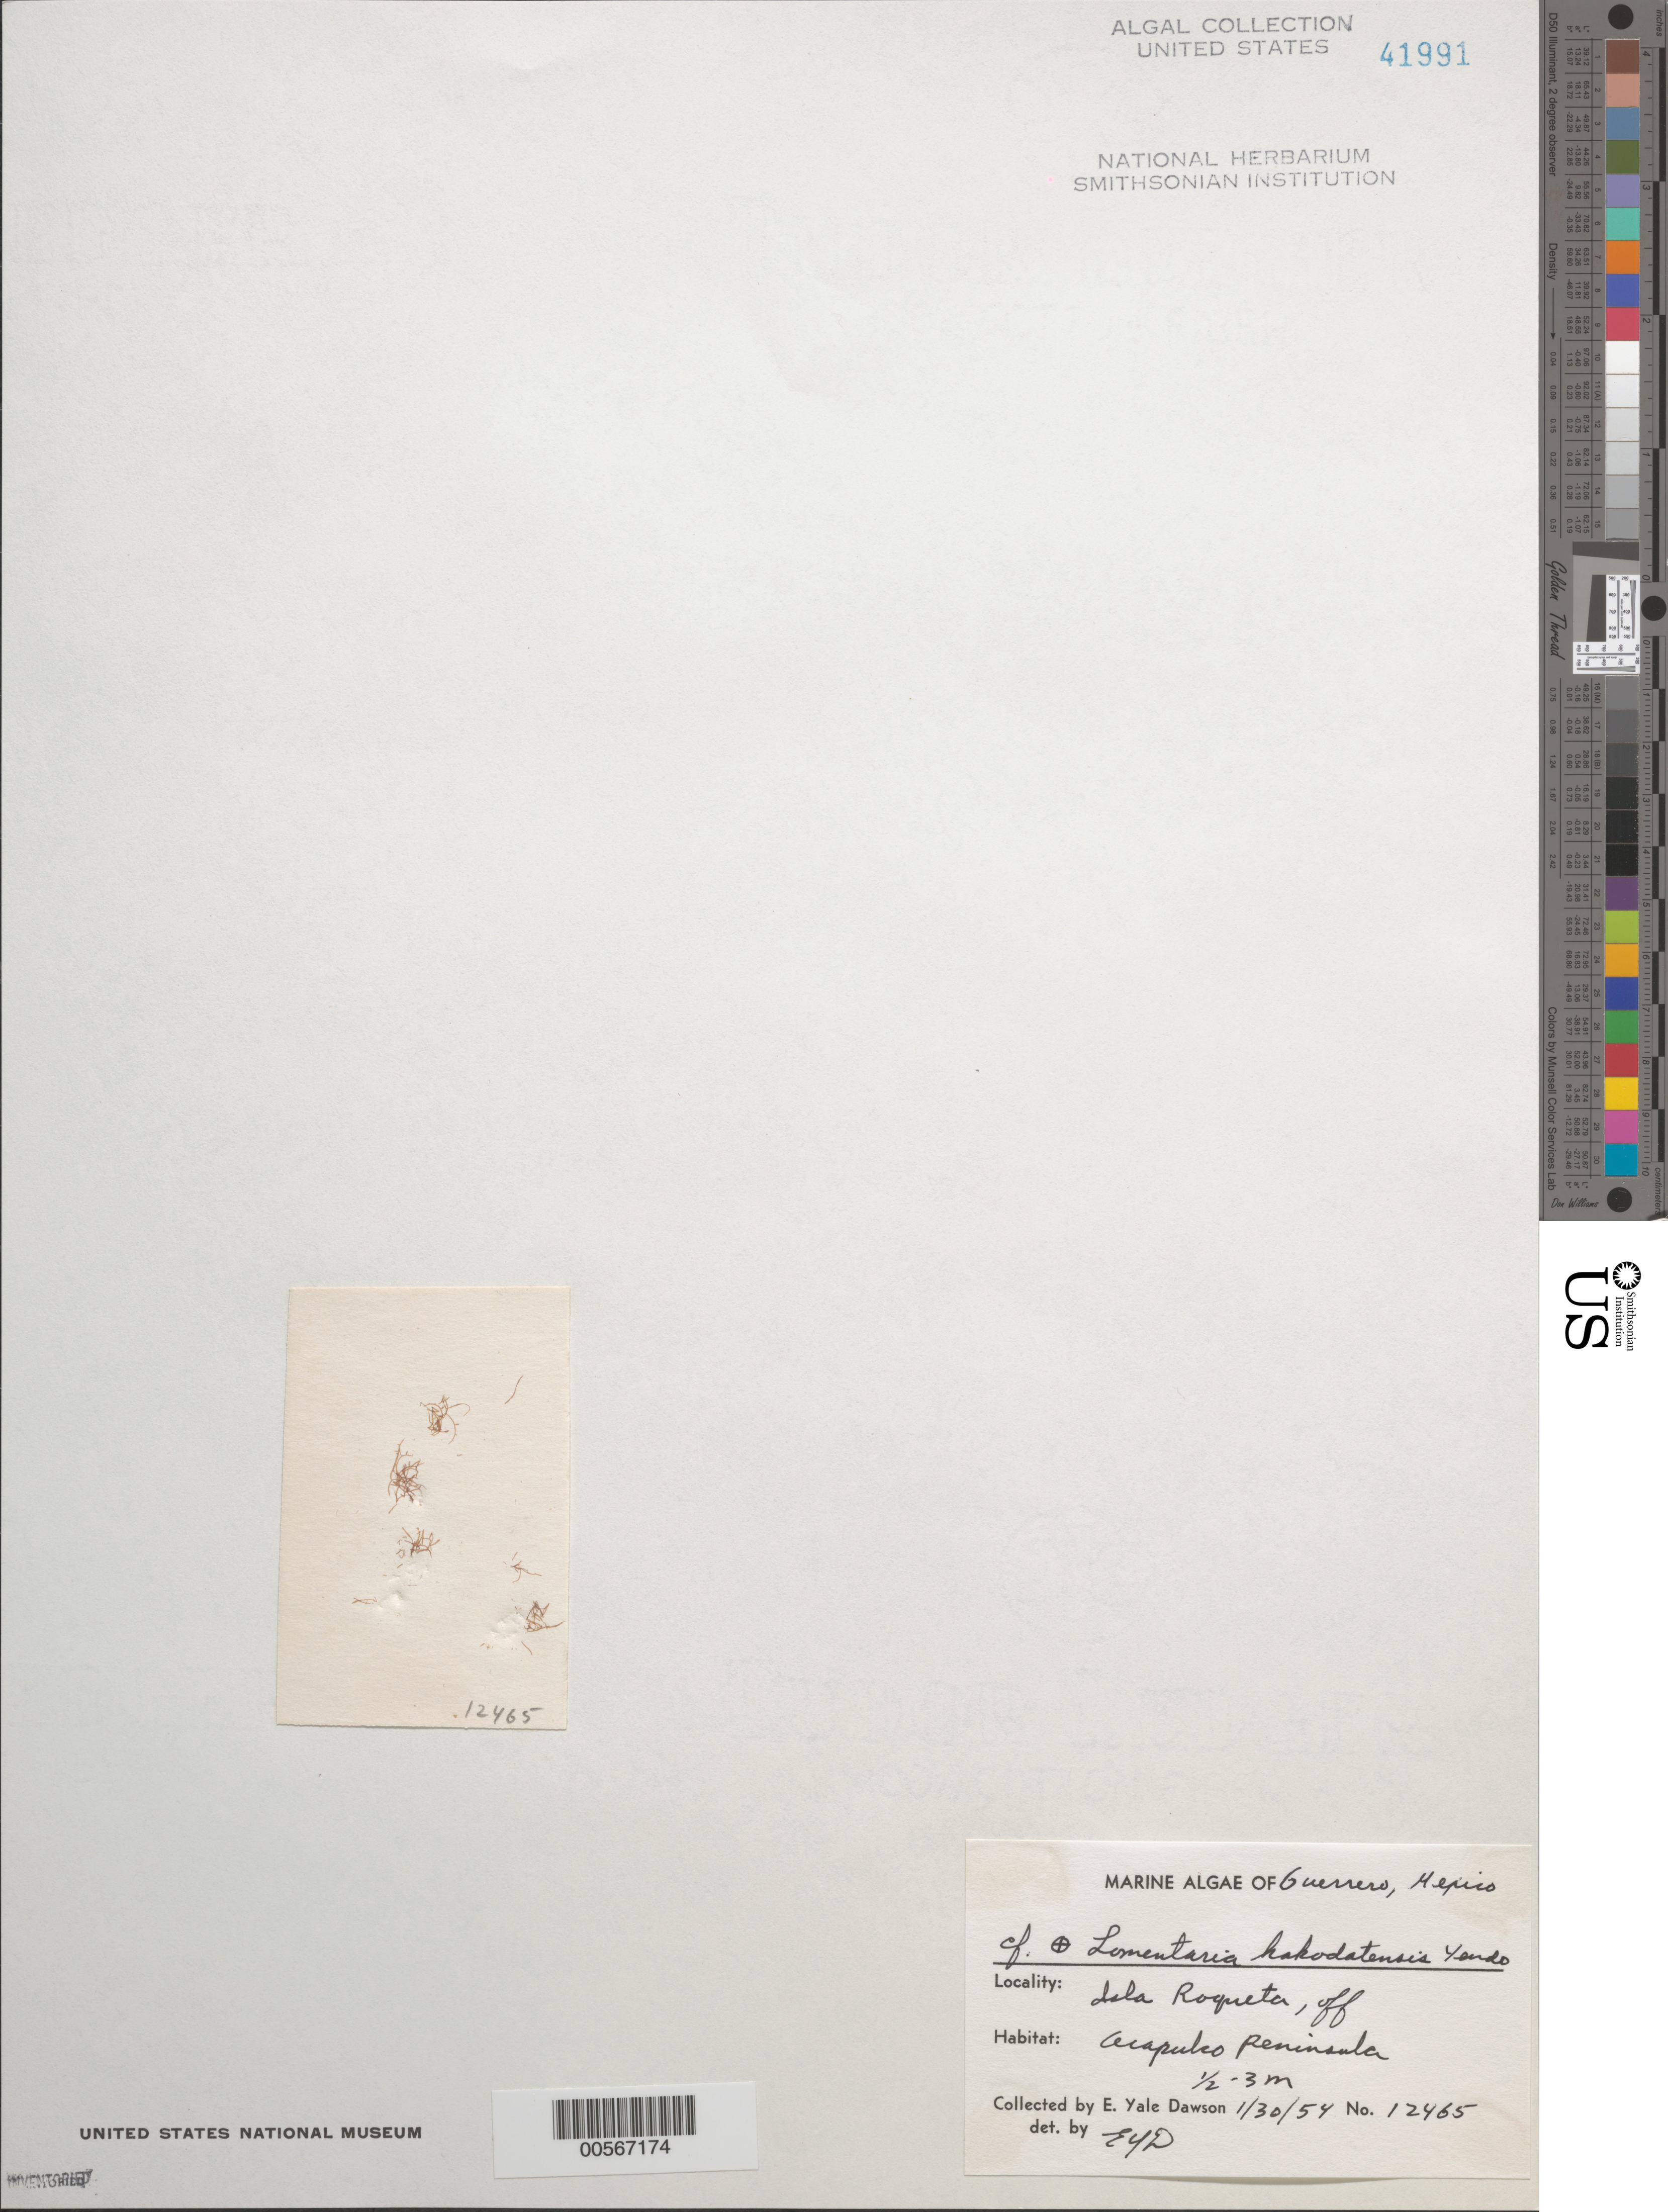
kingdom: Plantae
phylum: Rhodophyta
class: Florideophyceae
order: Rhodymeniales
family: Lomentariaceae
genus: Yendoa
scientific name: Yendoa hakodatensis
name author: (Yendo) Santos et al.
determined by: Algae name updating Project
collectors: E. Y. Dawson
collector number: EYD 12465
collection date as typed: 30 Jan 1954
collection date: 1954-01-30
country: Mexico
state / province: Guerrero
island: Isla Roqueta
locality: Off Acapulco Peninsula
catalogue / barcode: US 41991